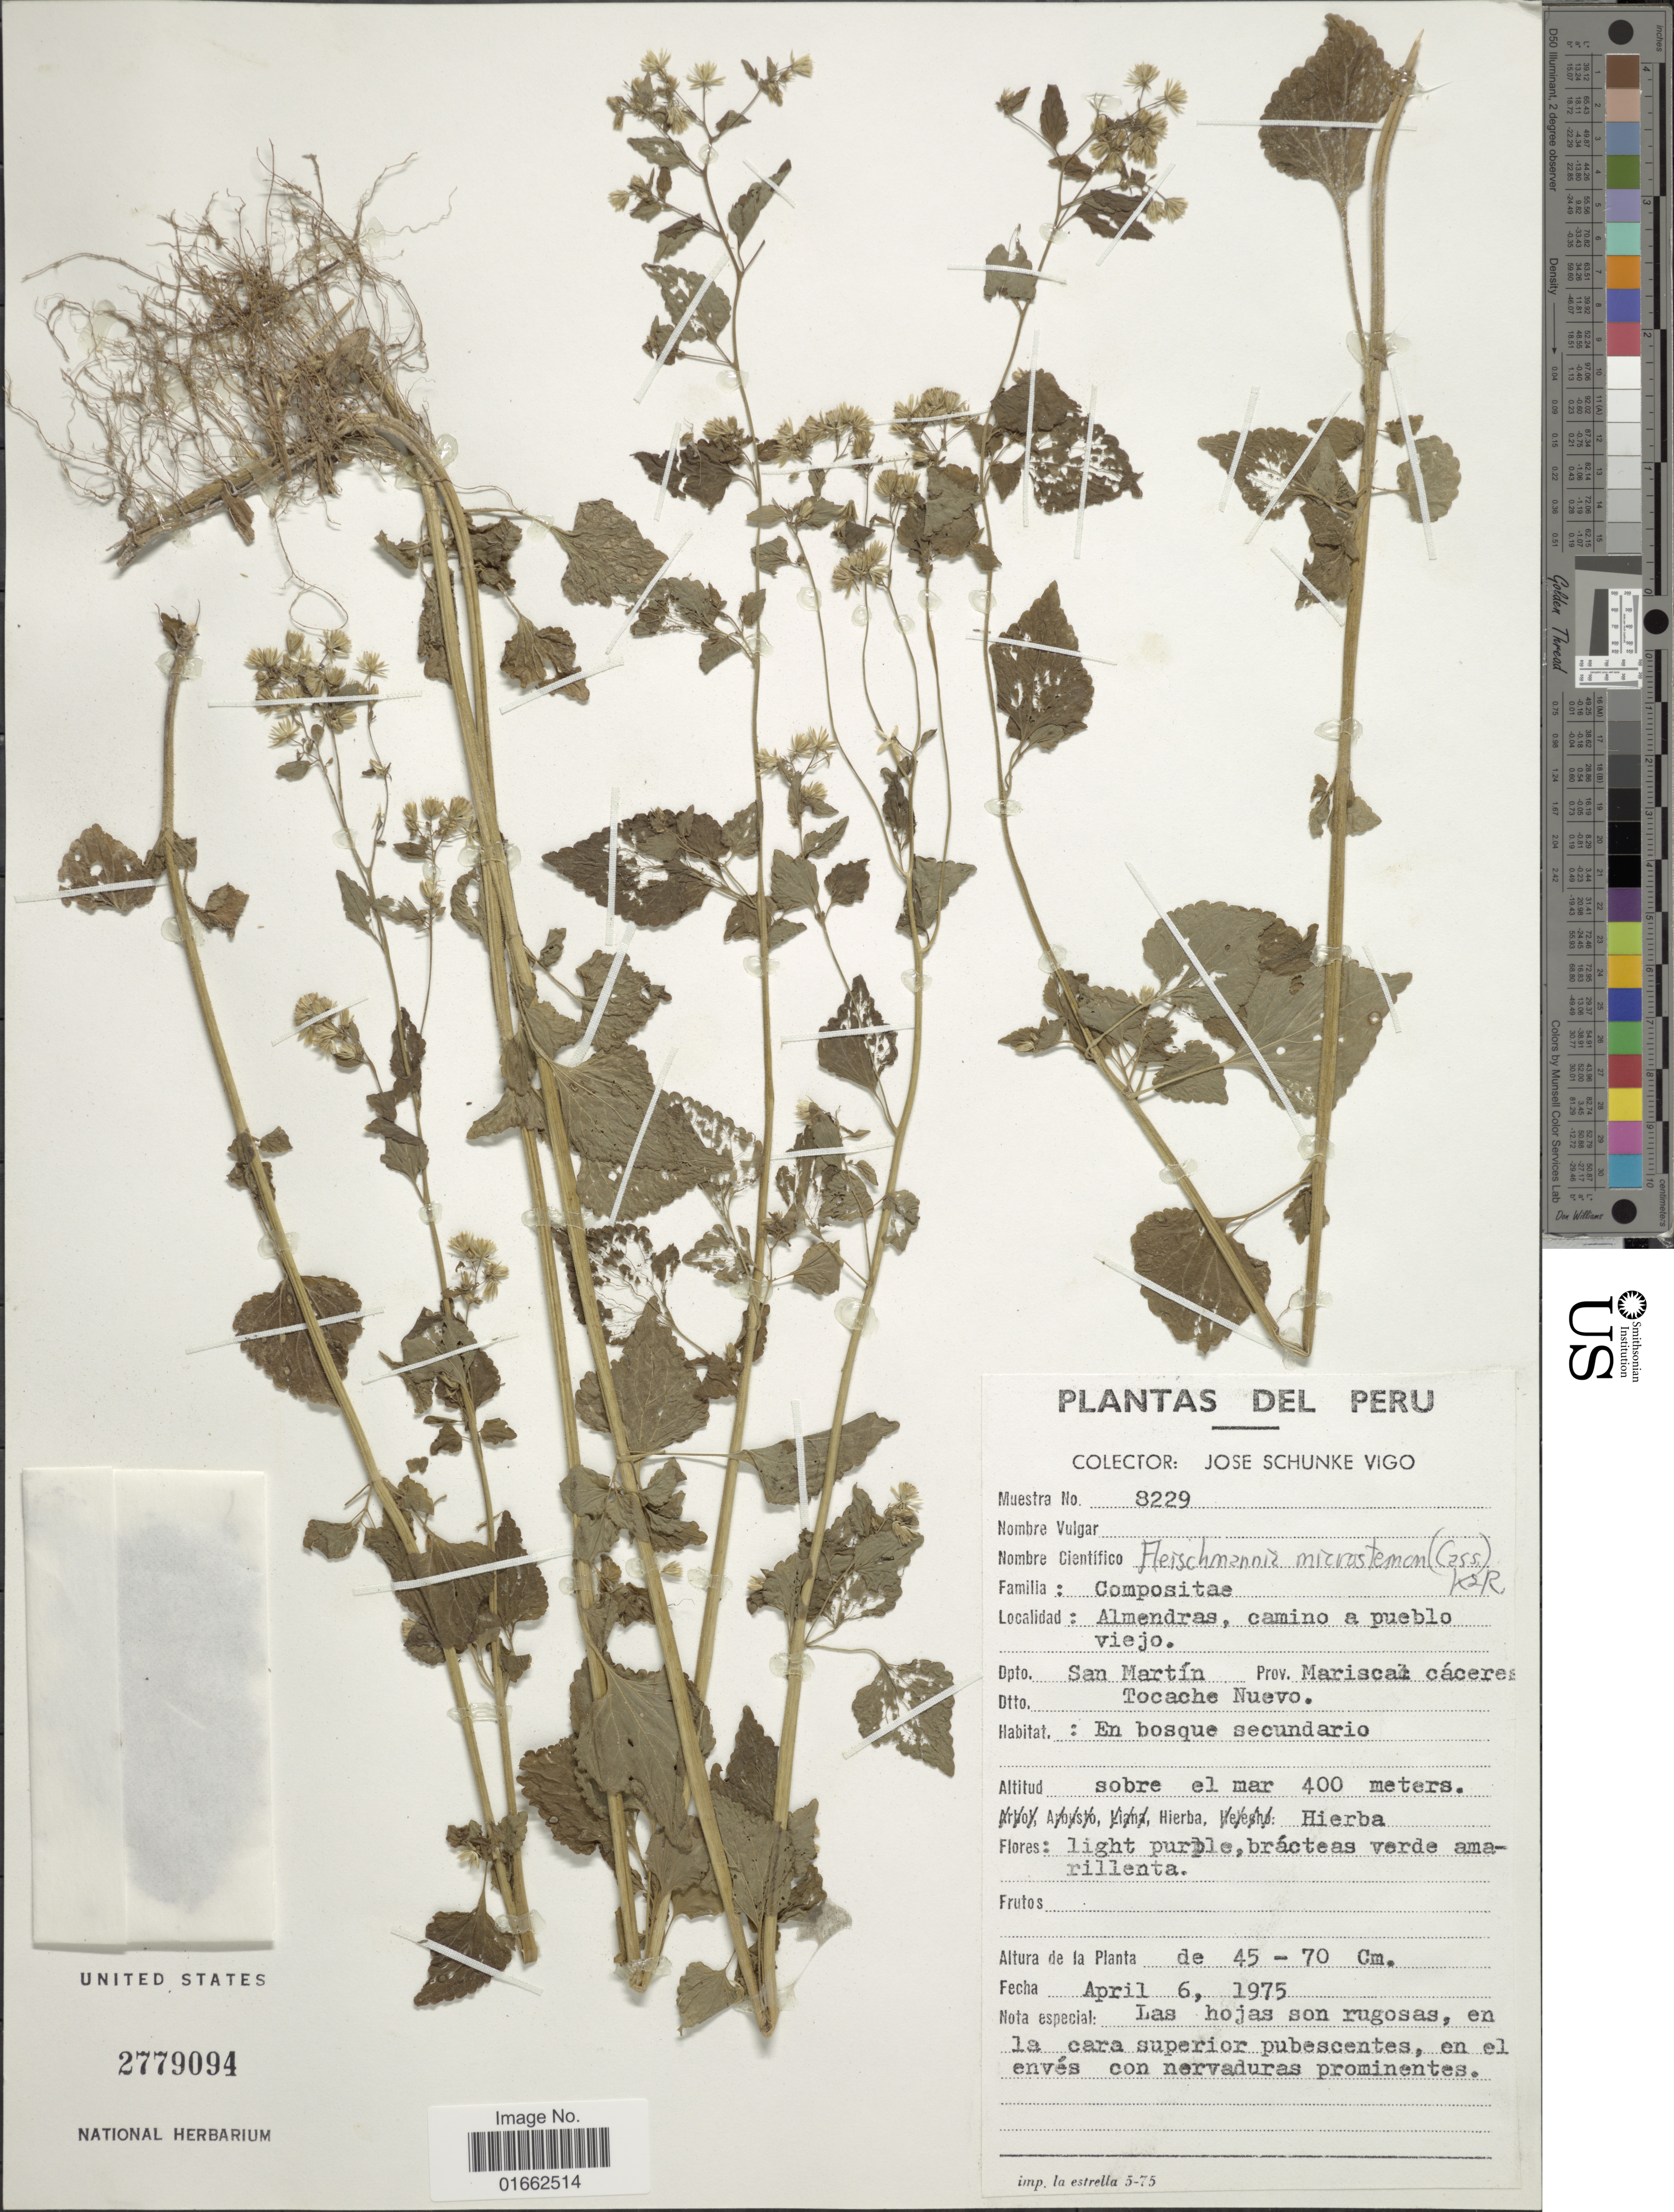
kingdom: Plantae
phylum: Tracheophyta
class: Magnoliopsida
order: Asterales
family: Asteraceae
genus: Fleischmannia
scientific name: Fleischmannia microstemon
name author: (Cass.) R.M. King & H. Rob.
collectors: J. Schunke Vigo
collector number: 8229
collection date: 1975-04-06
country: Peru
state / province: San Martín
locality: Almendras, camino a pueblo viejo. Dpto. San Martín. Prov. Mariscal cáceres. Dtto. Tocache Nuevo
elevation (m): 400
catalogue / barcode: US 2779094